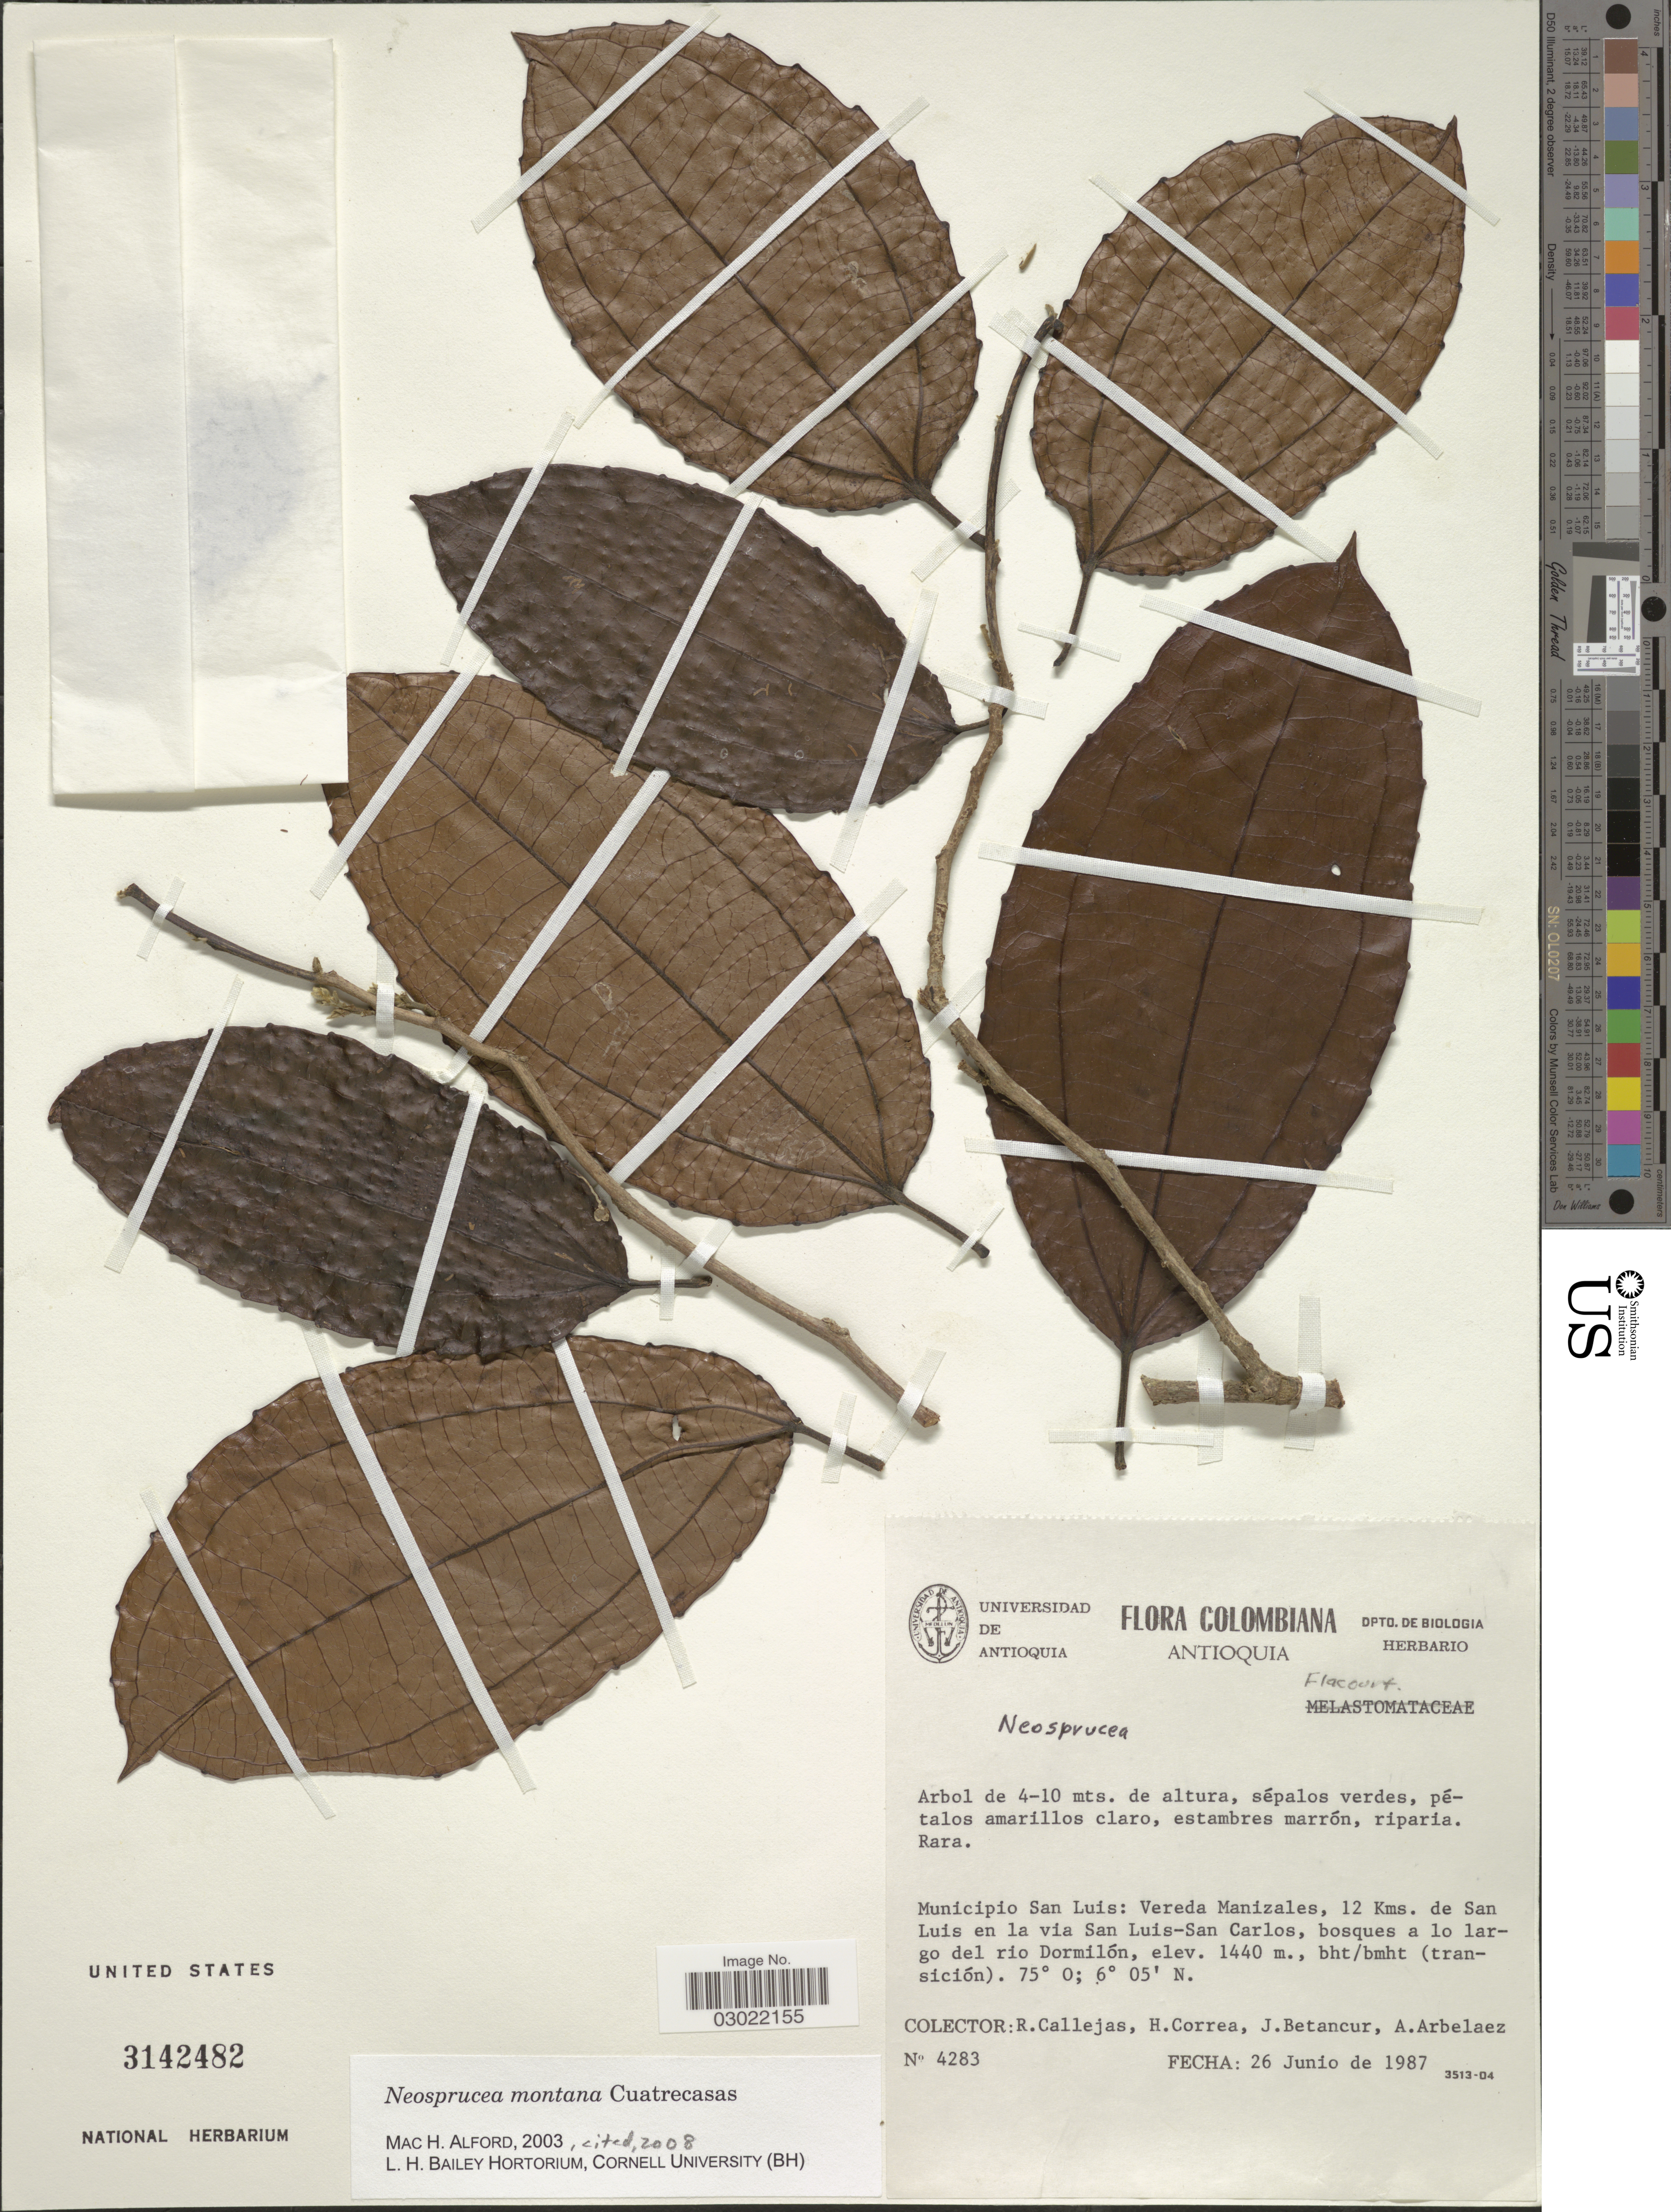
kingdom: Plantae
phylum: Tracheophyta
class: Magnoliopsida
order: Malpighiales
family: Salicaceae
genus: Neosprucea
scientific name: Neosprucea montana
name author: Cuatrec.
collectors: R. Callejas, H. Correa, J. Betancur & A. Arbelaez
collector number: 4283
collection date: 1987-06-26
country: Colombia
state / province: Antioquia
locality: Municipio San Luis: Vereda Manizales, 12 Kms. de San Luis en la via San Luis-San Carlos, bosques a lo largo del rio Dormilón.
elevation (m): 1440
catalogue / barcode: US 3142482